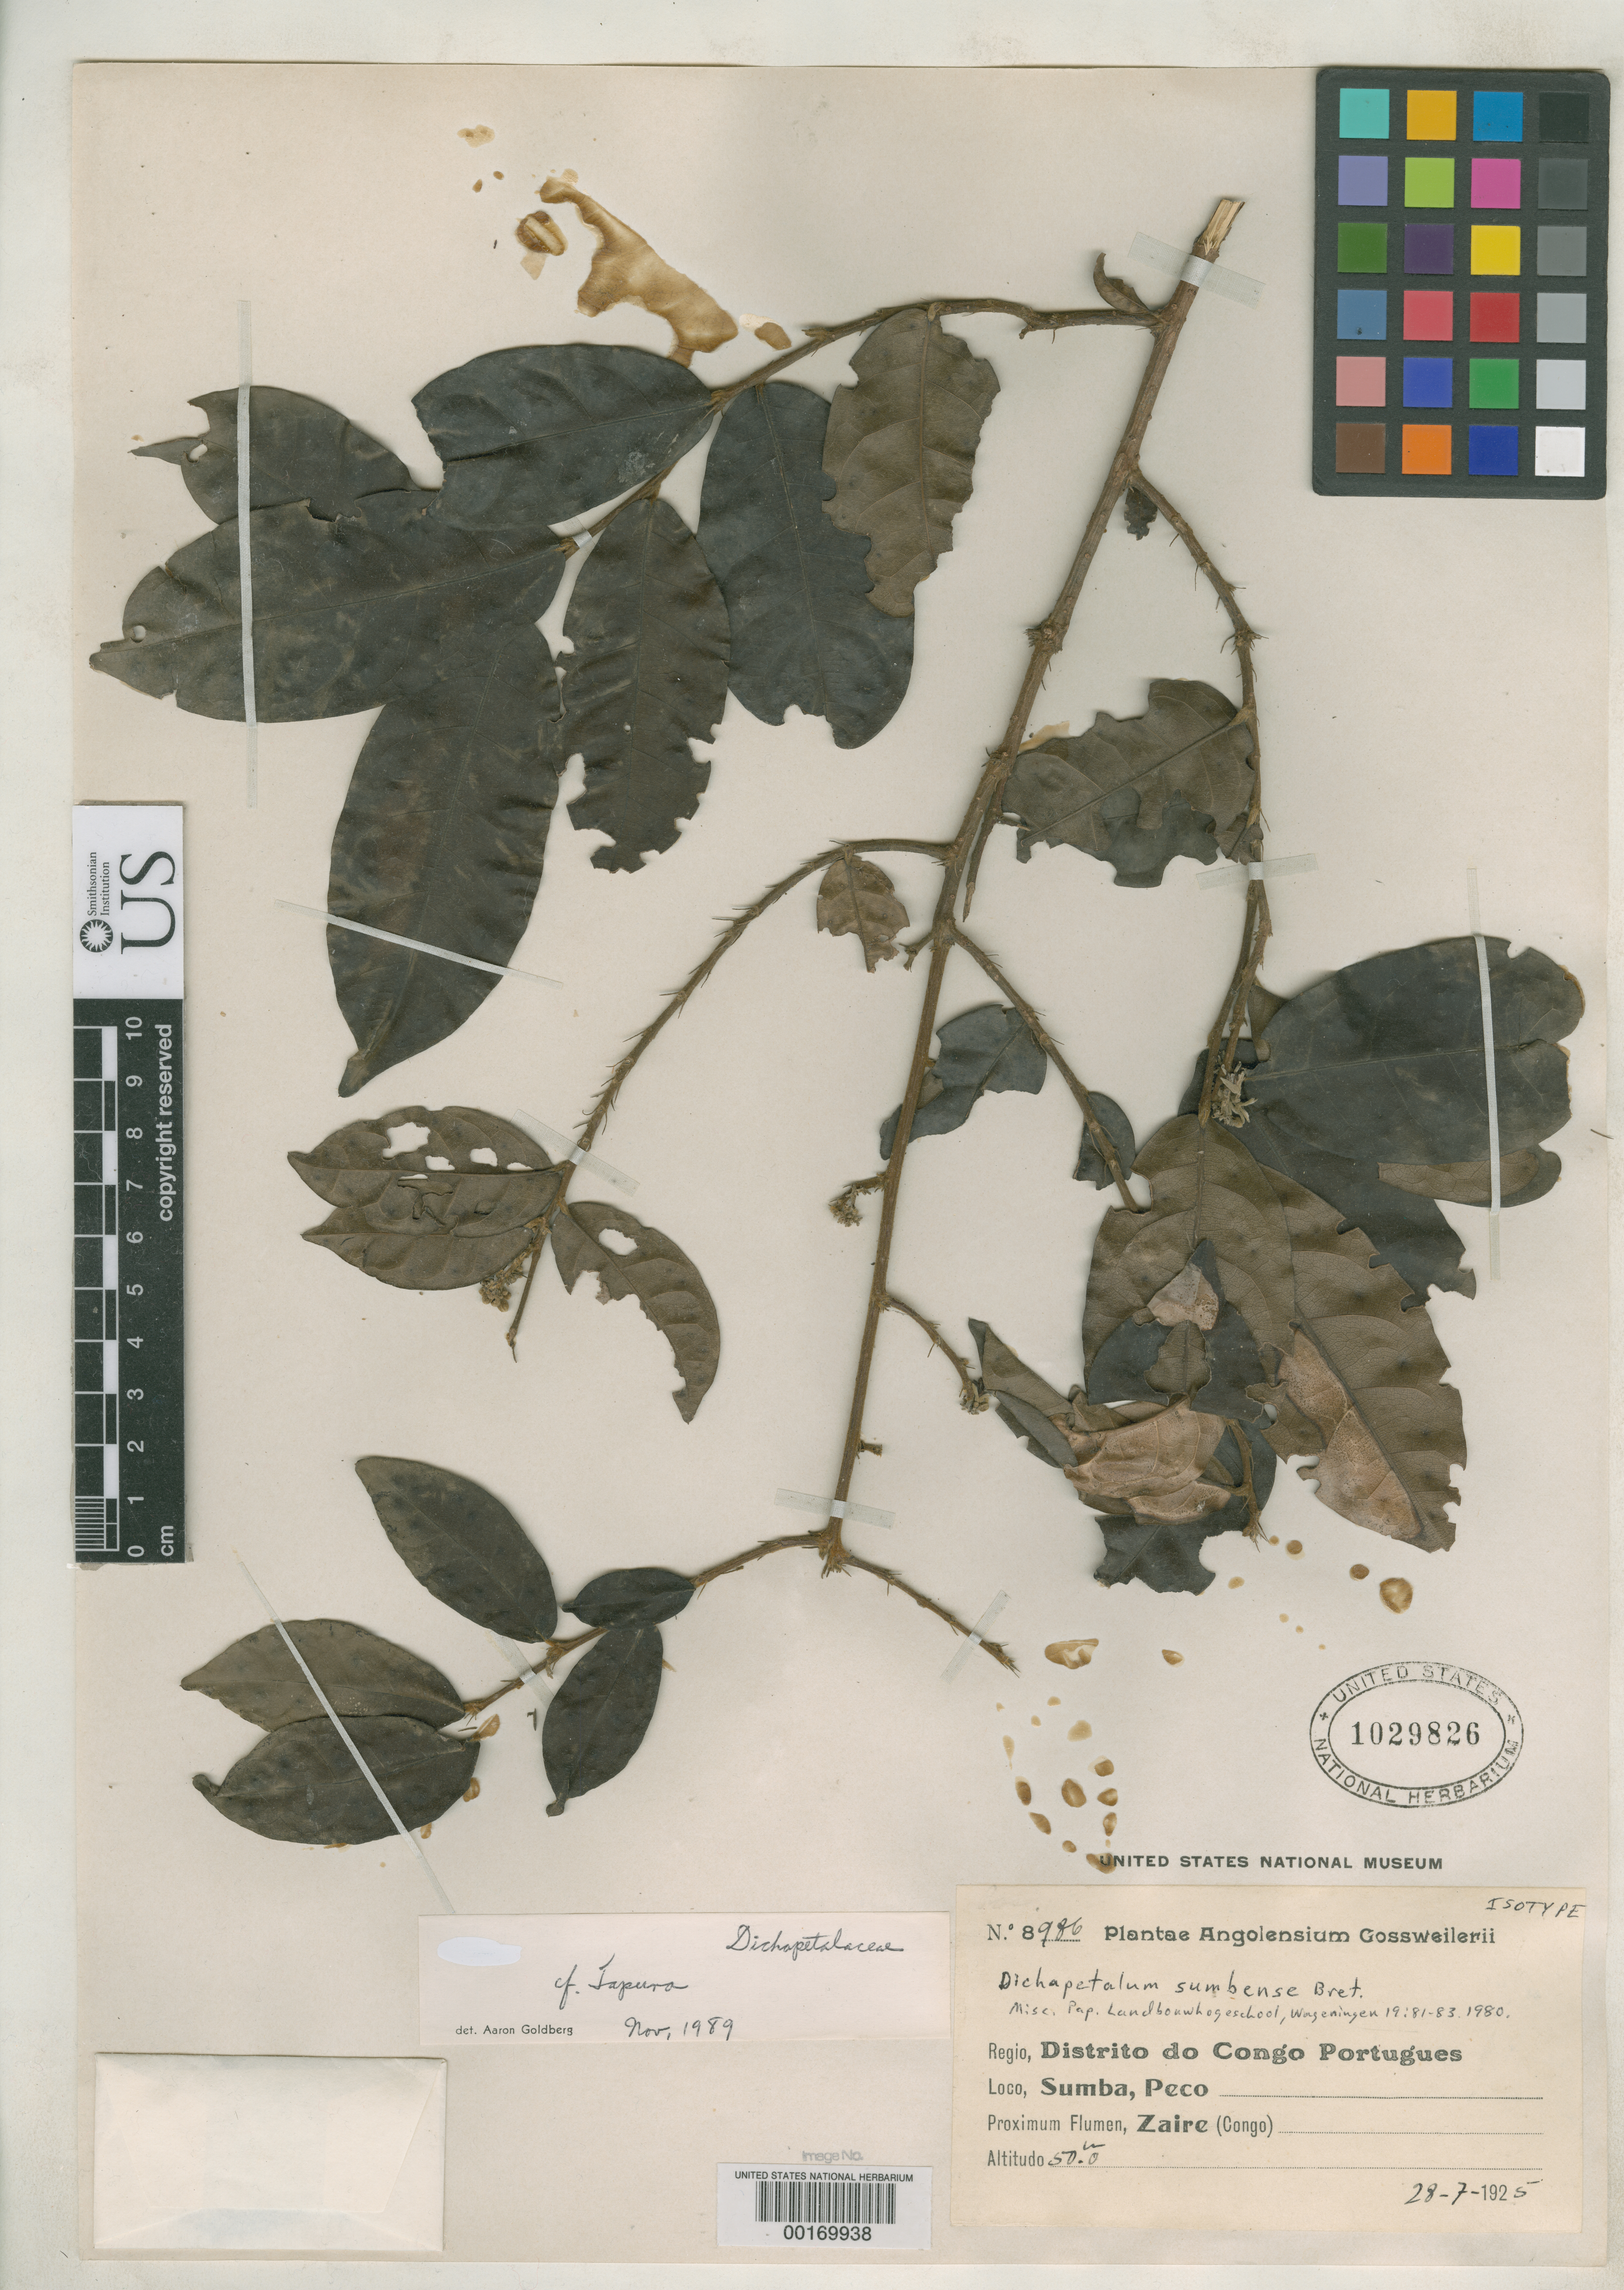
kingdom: Plantae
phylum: Tracheophyta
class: Magnoliopsida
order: Malpighiales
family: Dichapetalaceae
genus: Dichapetalum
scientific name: Dichapetalum sumbense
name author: Breteler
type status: Isotype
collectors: J. Gossweiler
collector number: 8986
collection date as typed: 28 Jul 1925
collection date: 1925-07-28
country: Angola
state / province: Cabinda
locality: Sumba, Peco.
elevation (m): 50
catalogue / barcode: US 1029826